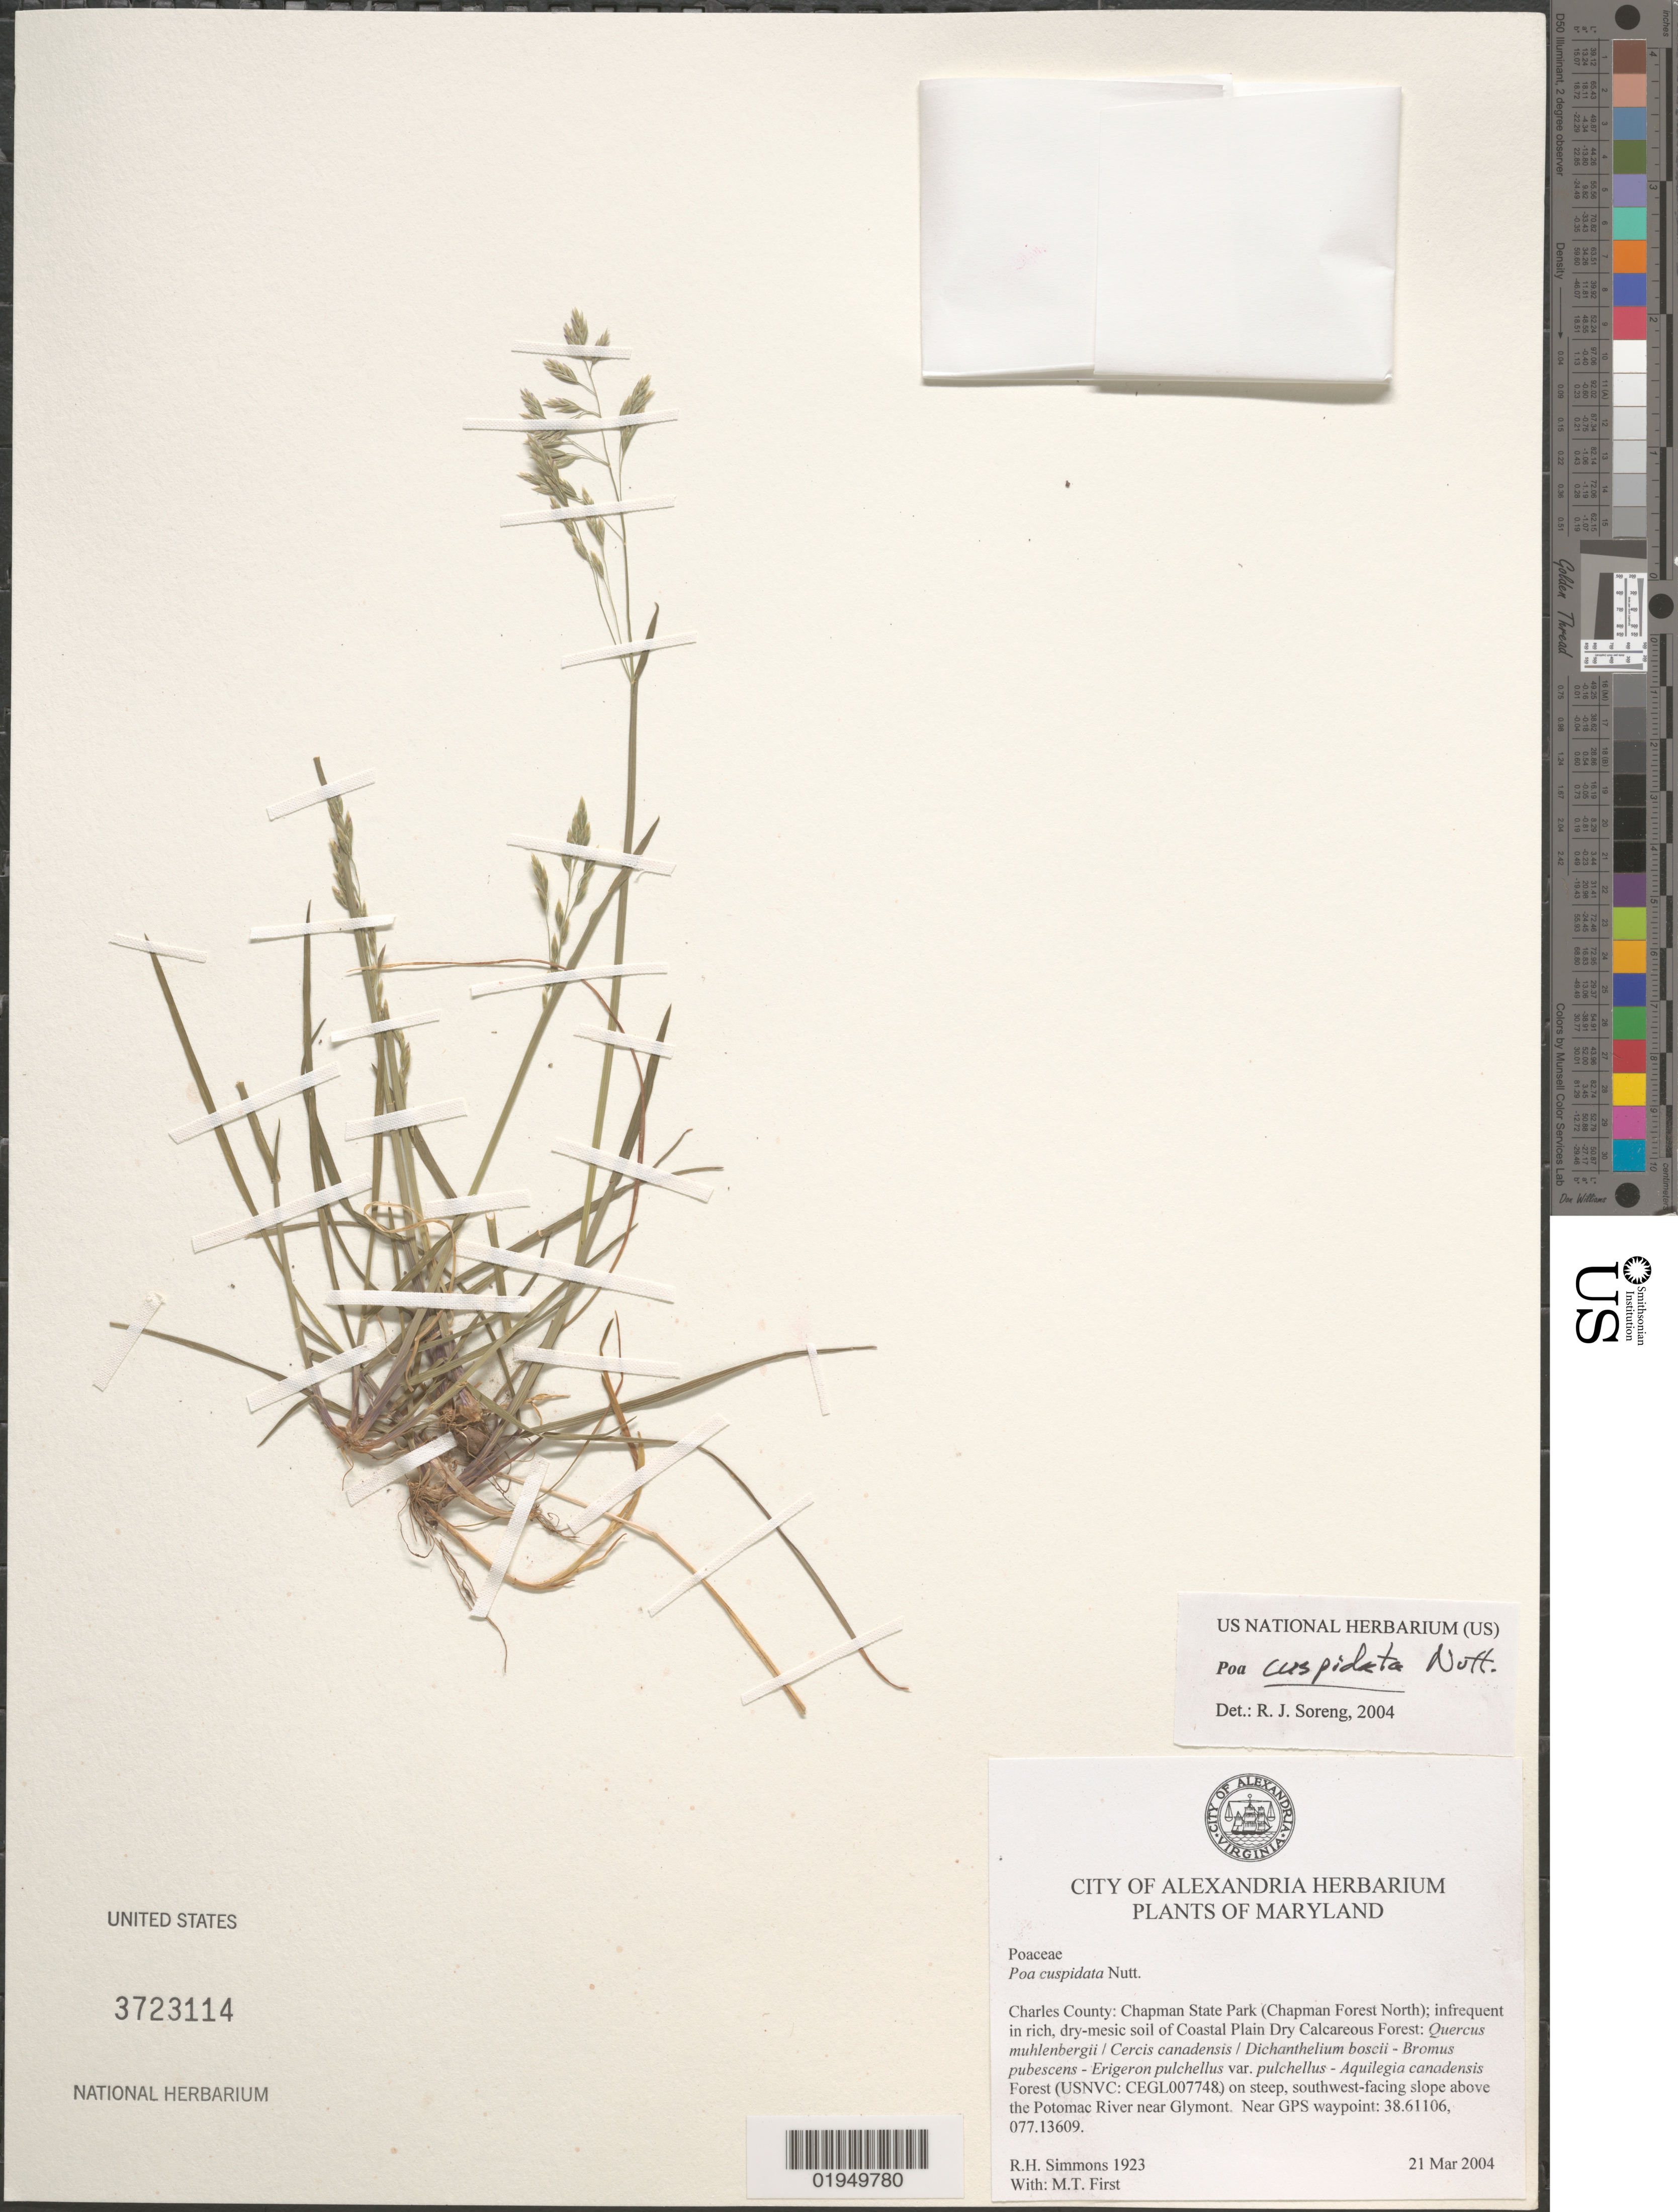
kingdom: Plantae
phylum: Tracheophyta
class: Liliopsida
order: Poales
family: Poaceae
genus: Poa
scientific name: Poa cuspidata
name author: Nutt.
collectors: R. H. Simmons & M. First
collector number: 1923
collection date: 2004-03-21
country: United States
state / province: Maryland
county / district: Charles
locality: Chapman State Park (Chapman Forest North). Above the Potomac River near Glymont.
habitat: Infrequent in rich, dry-mesic soil of Coastal Plain Dry Calcareous Forest. On steep, southwest-facing slope above the Potomac River near Glymont.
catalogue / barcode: US 3723114